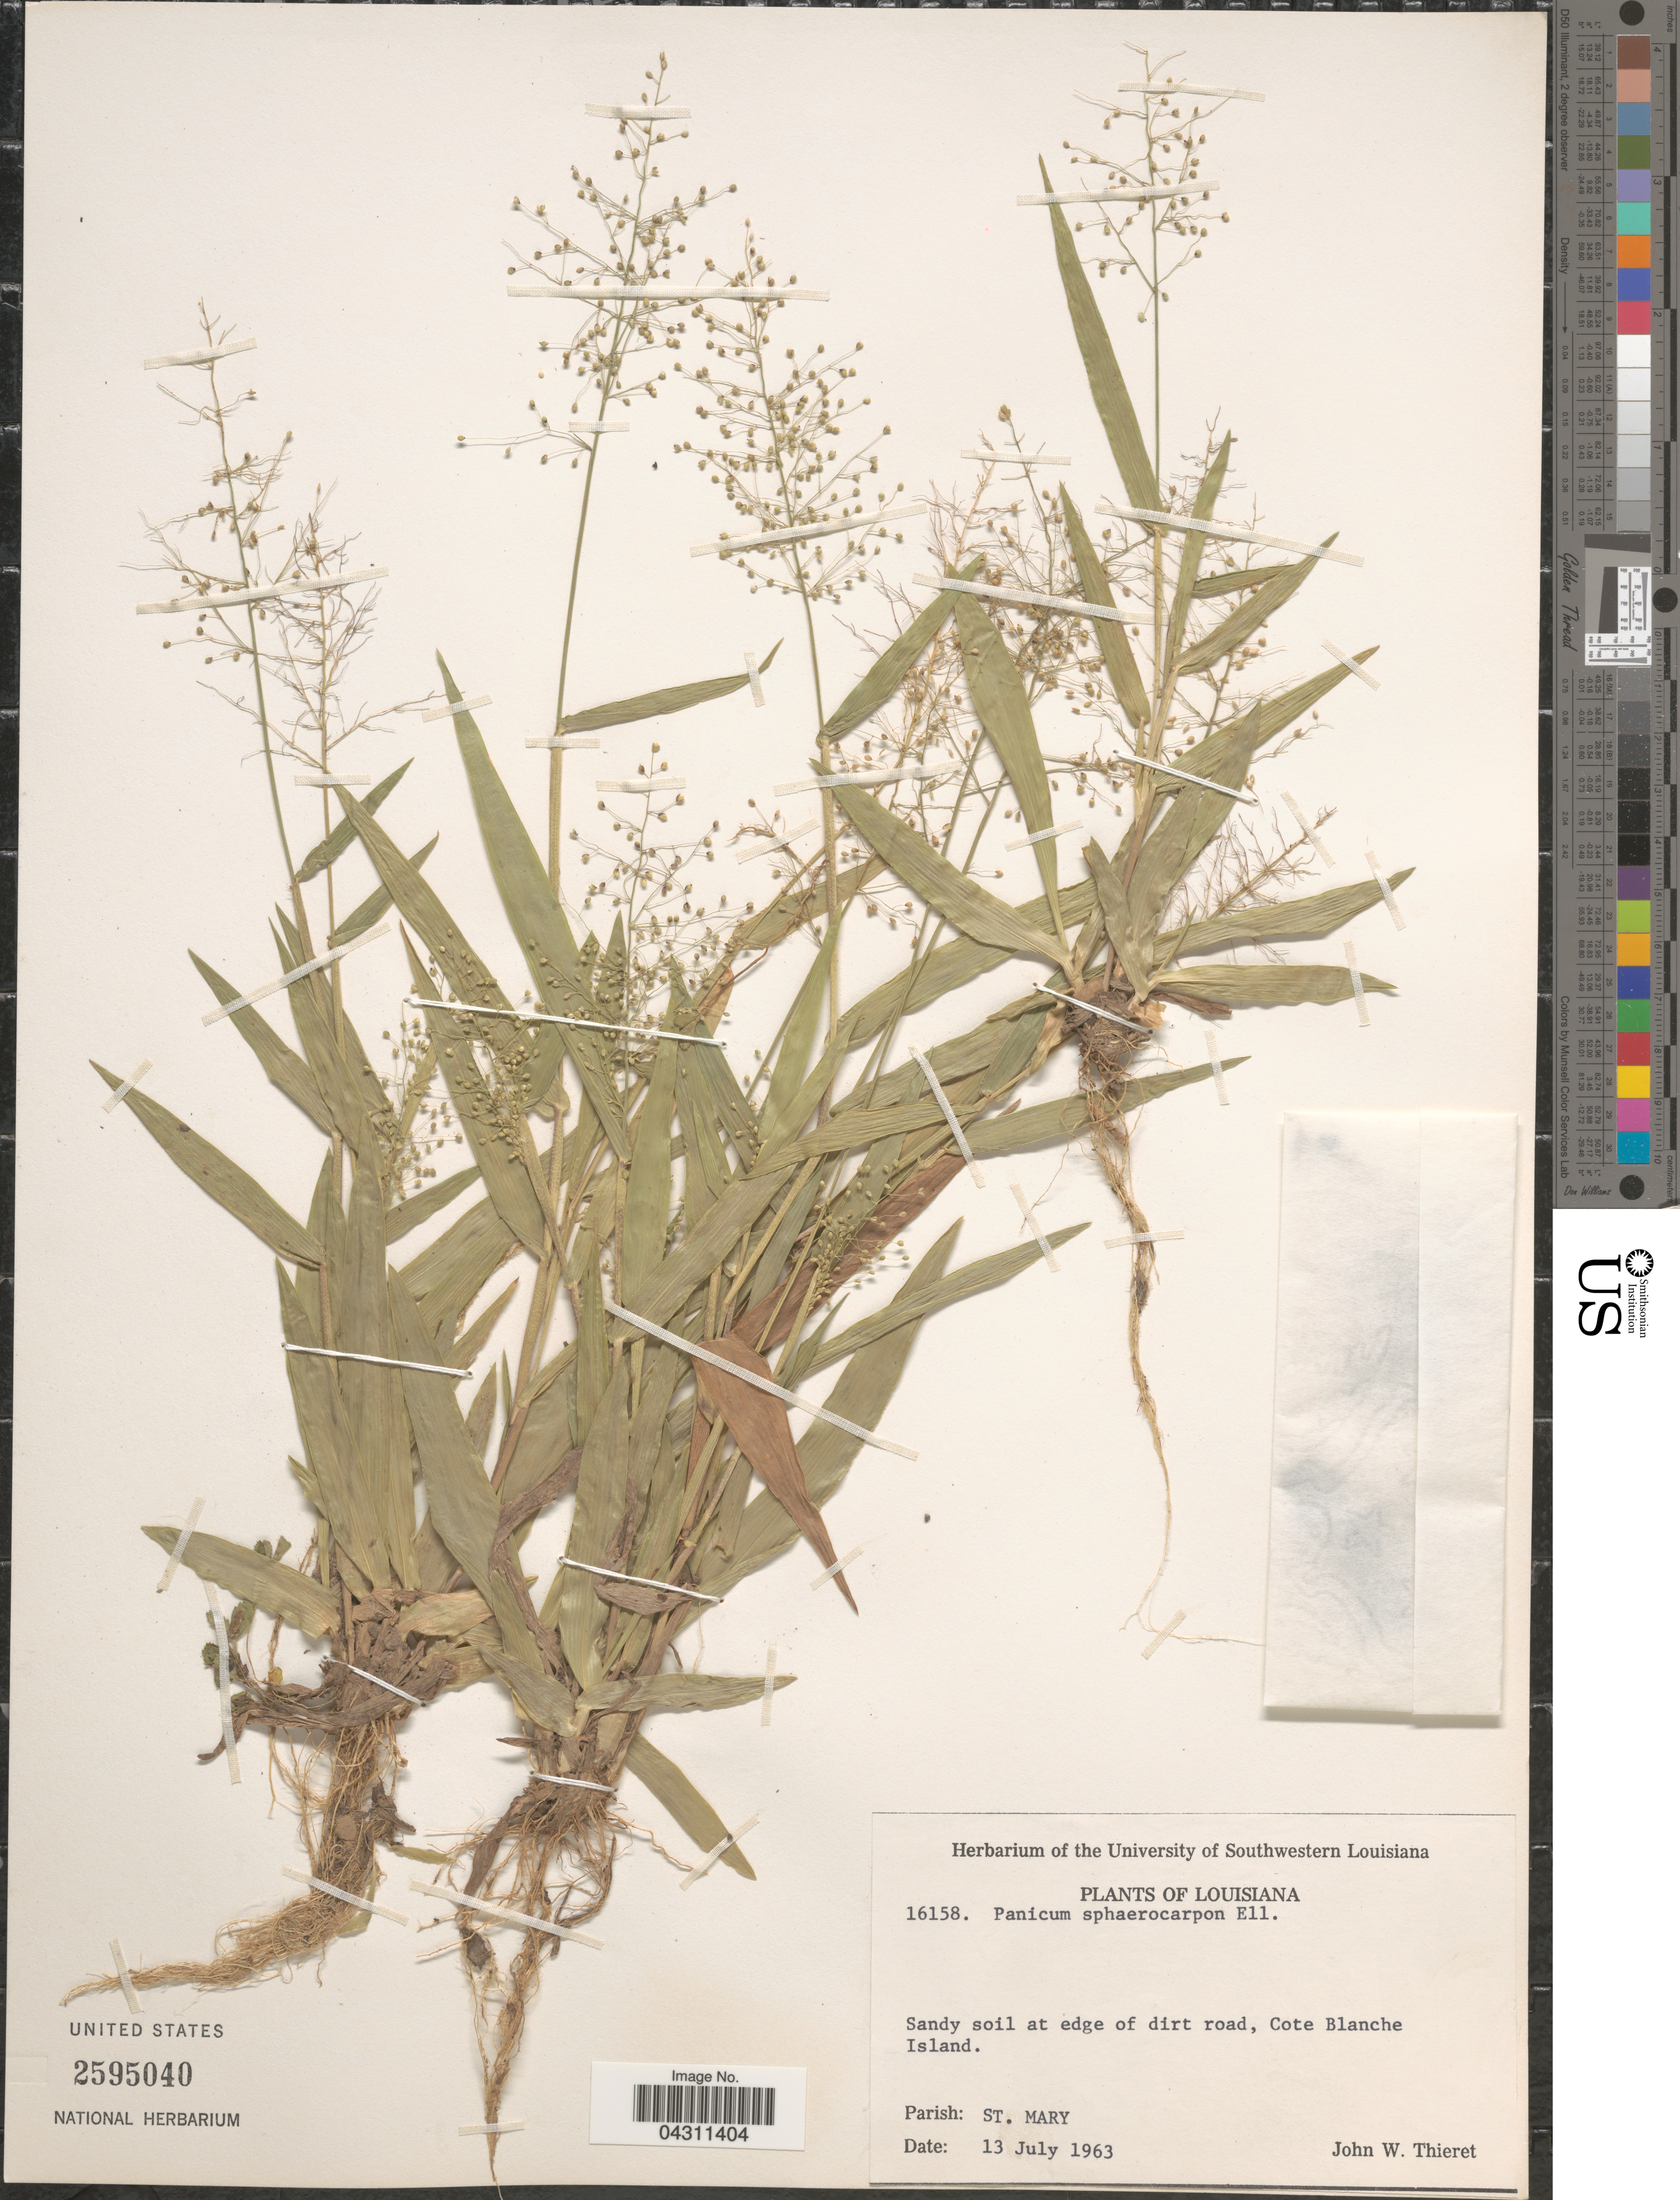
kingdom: Plantae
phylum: Tracheophyta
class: Liliopsida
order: Poales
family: Poaceae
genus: Dichanthelium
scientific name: Dichanthelium sphaerocarpon var. sphaerocarpon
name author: (Elliott) Gould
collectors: J. W. Thieret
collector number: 16158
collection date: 1963-07-13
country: United States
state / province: Louisiana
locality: Sandy soil at edge of dirt road, Cote Blanche Island. Parish: St. Mary.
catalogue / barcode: US 2595040